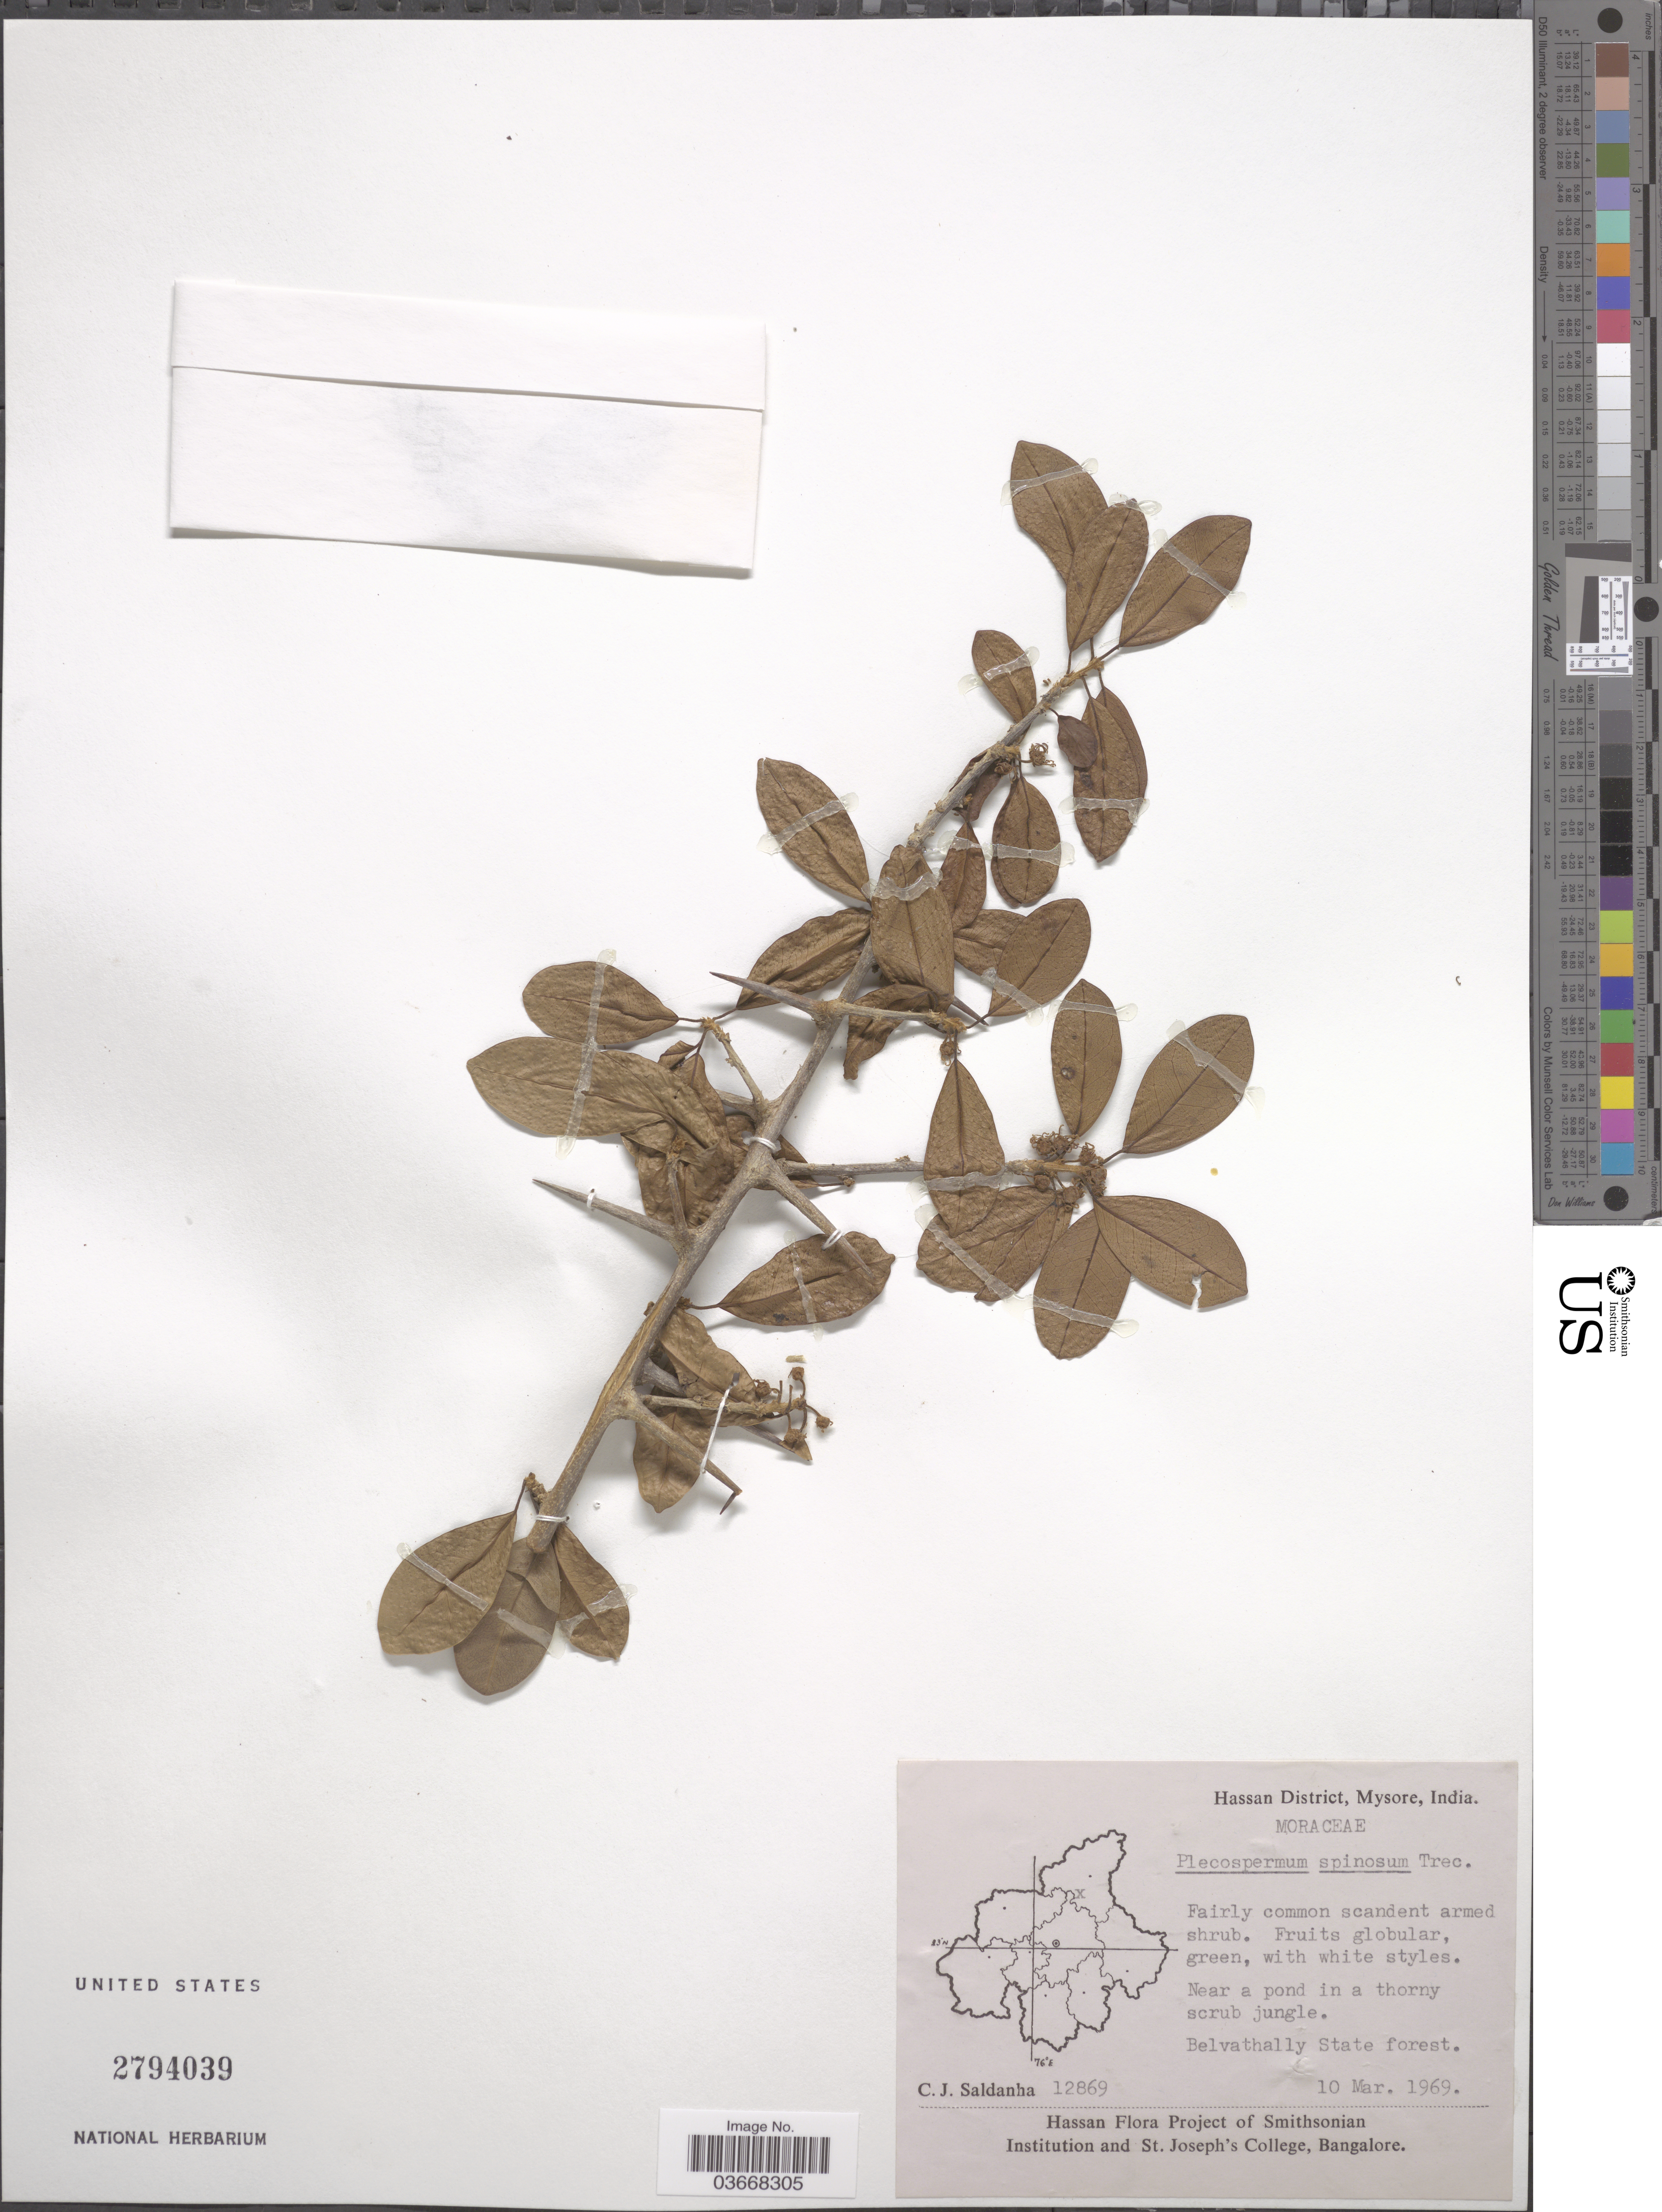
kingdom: Plantae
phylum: Tracheophyta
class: Magnoliopsida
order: Rosales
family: Moraceae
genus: Maclura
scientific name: Maclura spinosa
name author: (Willd.) C.C. Berg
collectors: C. J. Saldanha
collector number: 12869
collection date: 1969-03-10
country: India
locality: Hassan District, Mysore. Belvathally State forest.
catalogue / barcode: US 2794039